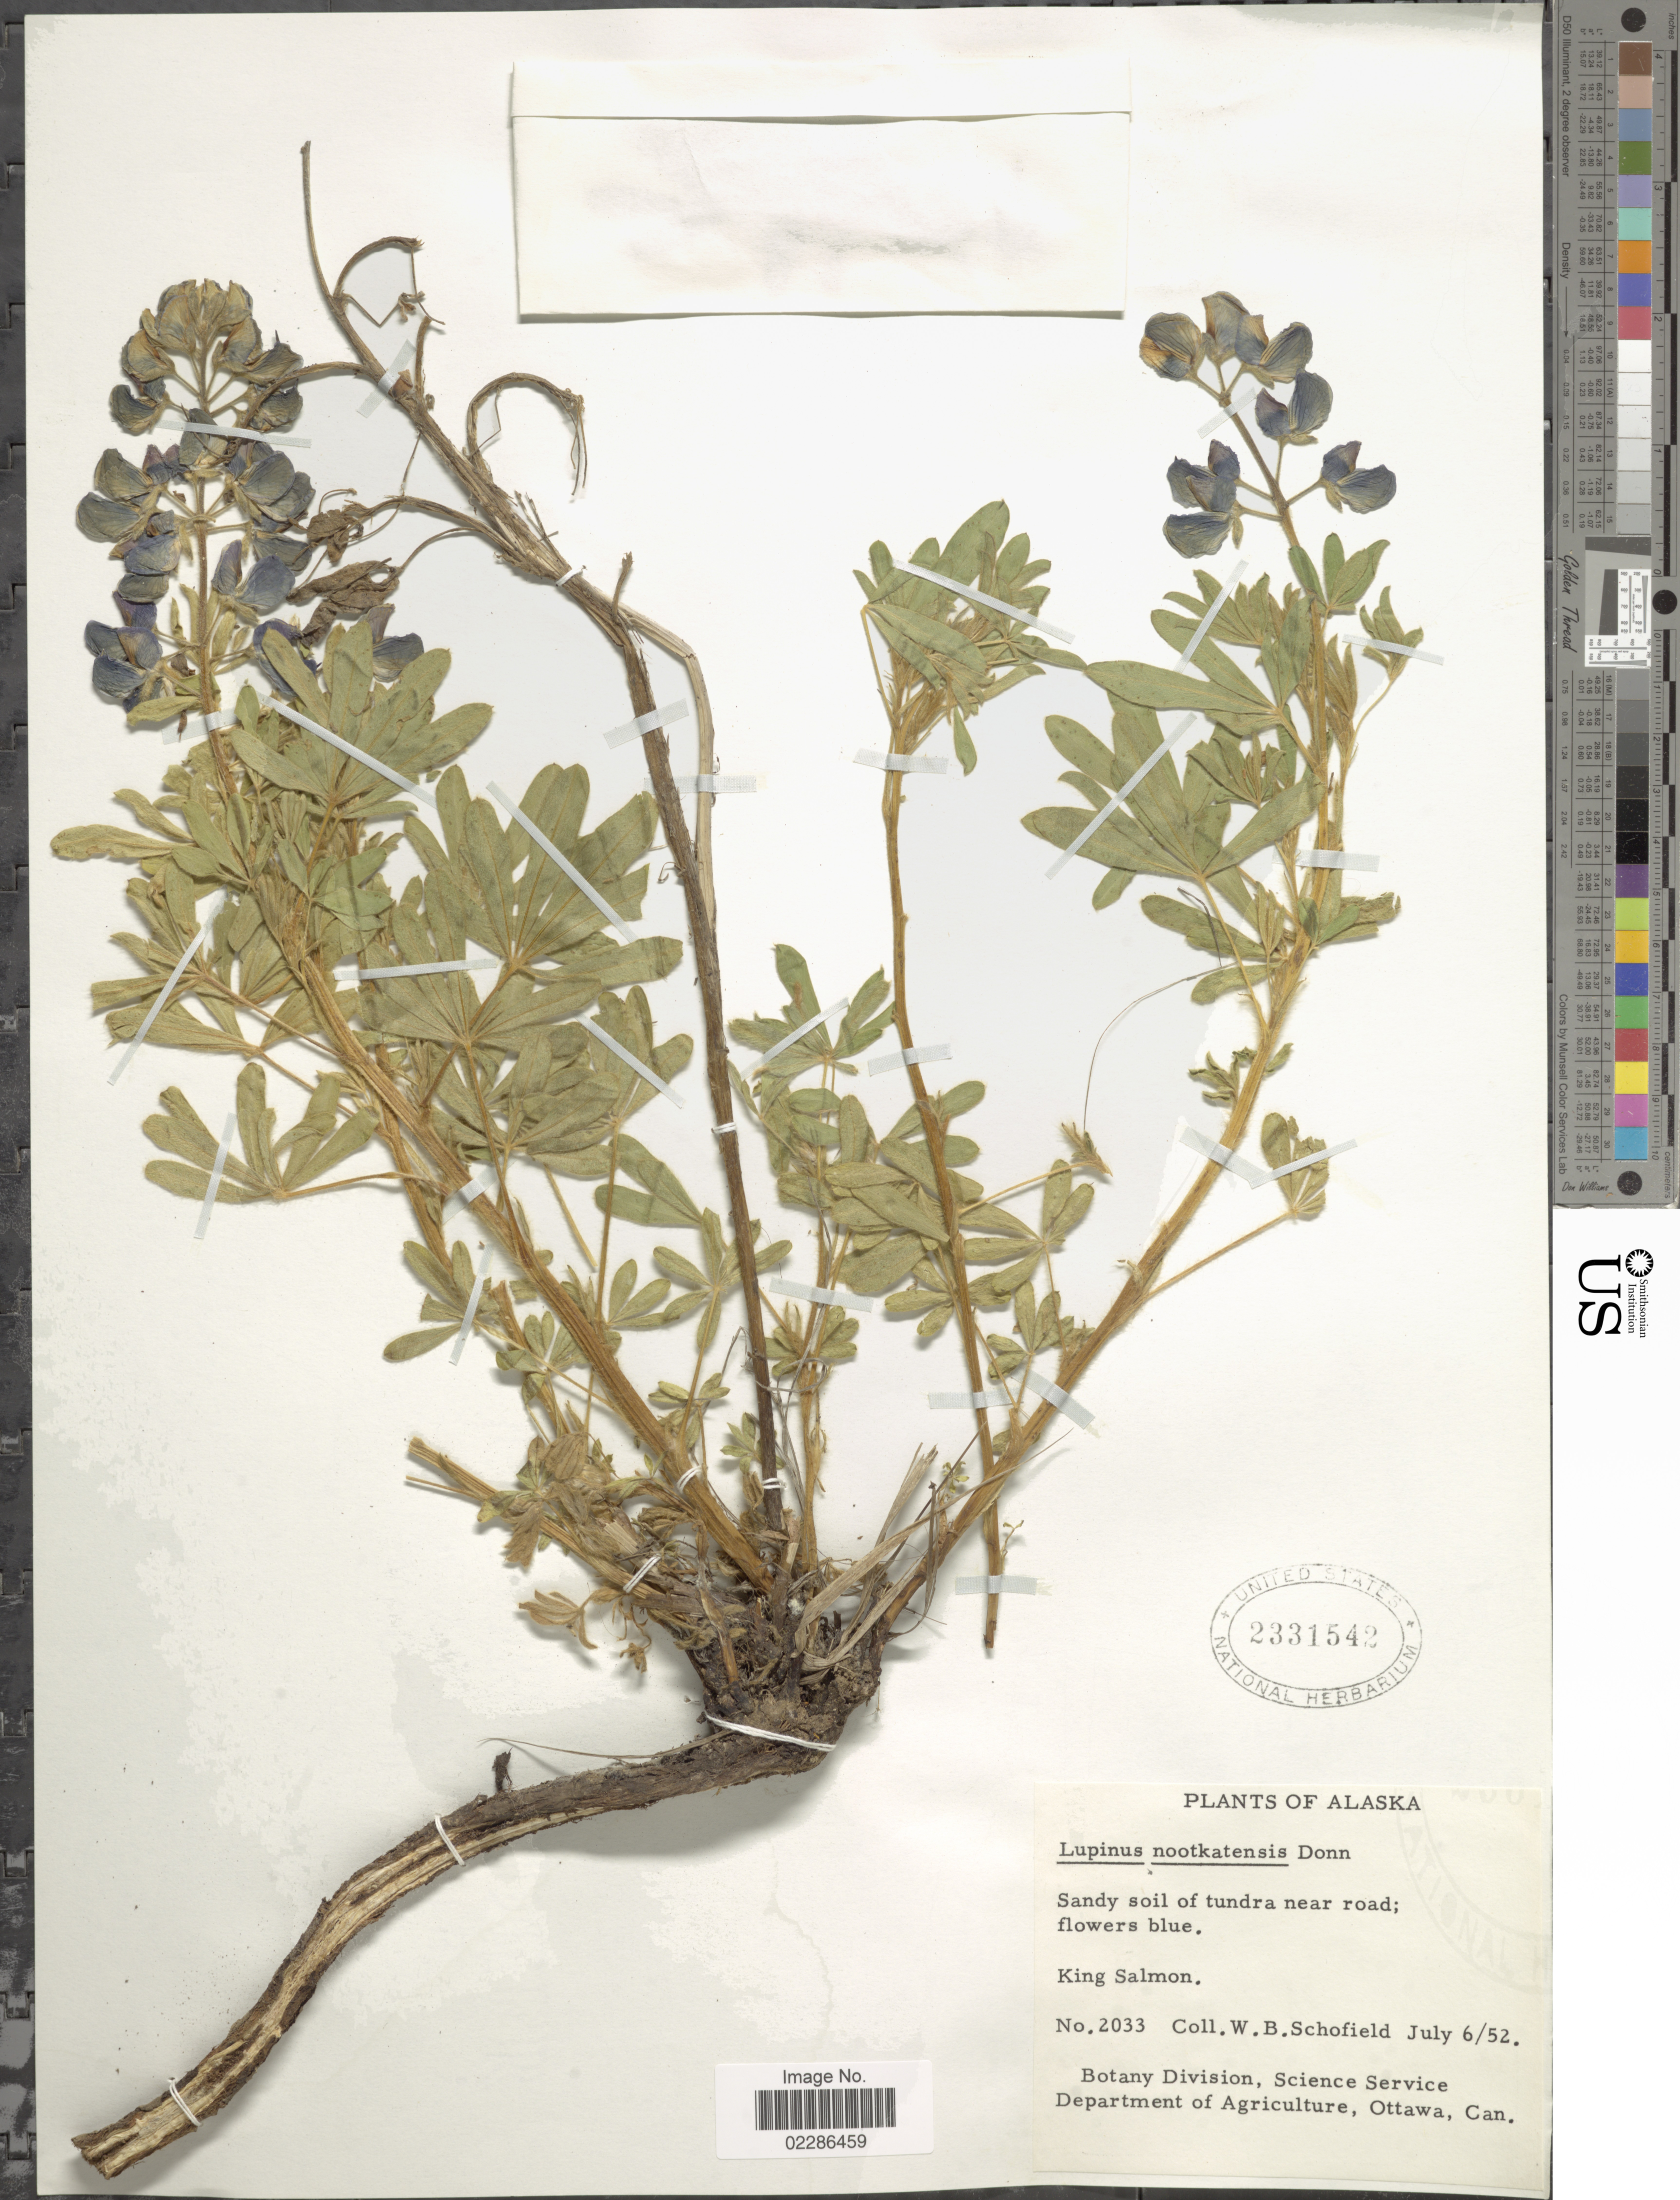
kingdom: Plantae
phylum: Tracheophyta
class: Magnoliopsida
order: Fabales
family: Fabaceae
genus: Lupinus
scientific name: Lupinus nootkatensis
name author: Donn ex Sims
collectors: W. Schofield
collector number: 2033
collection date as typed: Transcribed d/m/y: 6/7/52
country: United States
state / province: Alaska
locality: Sandy soil of tundra near road; King Salmon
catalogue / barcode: US 2331542